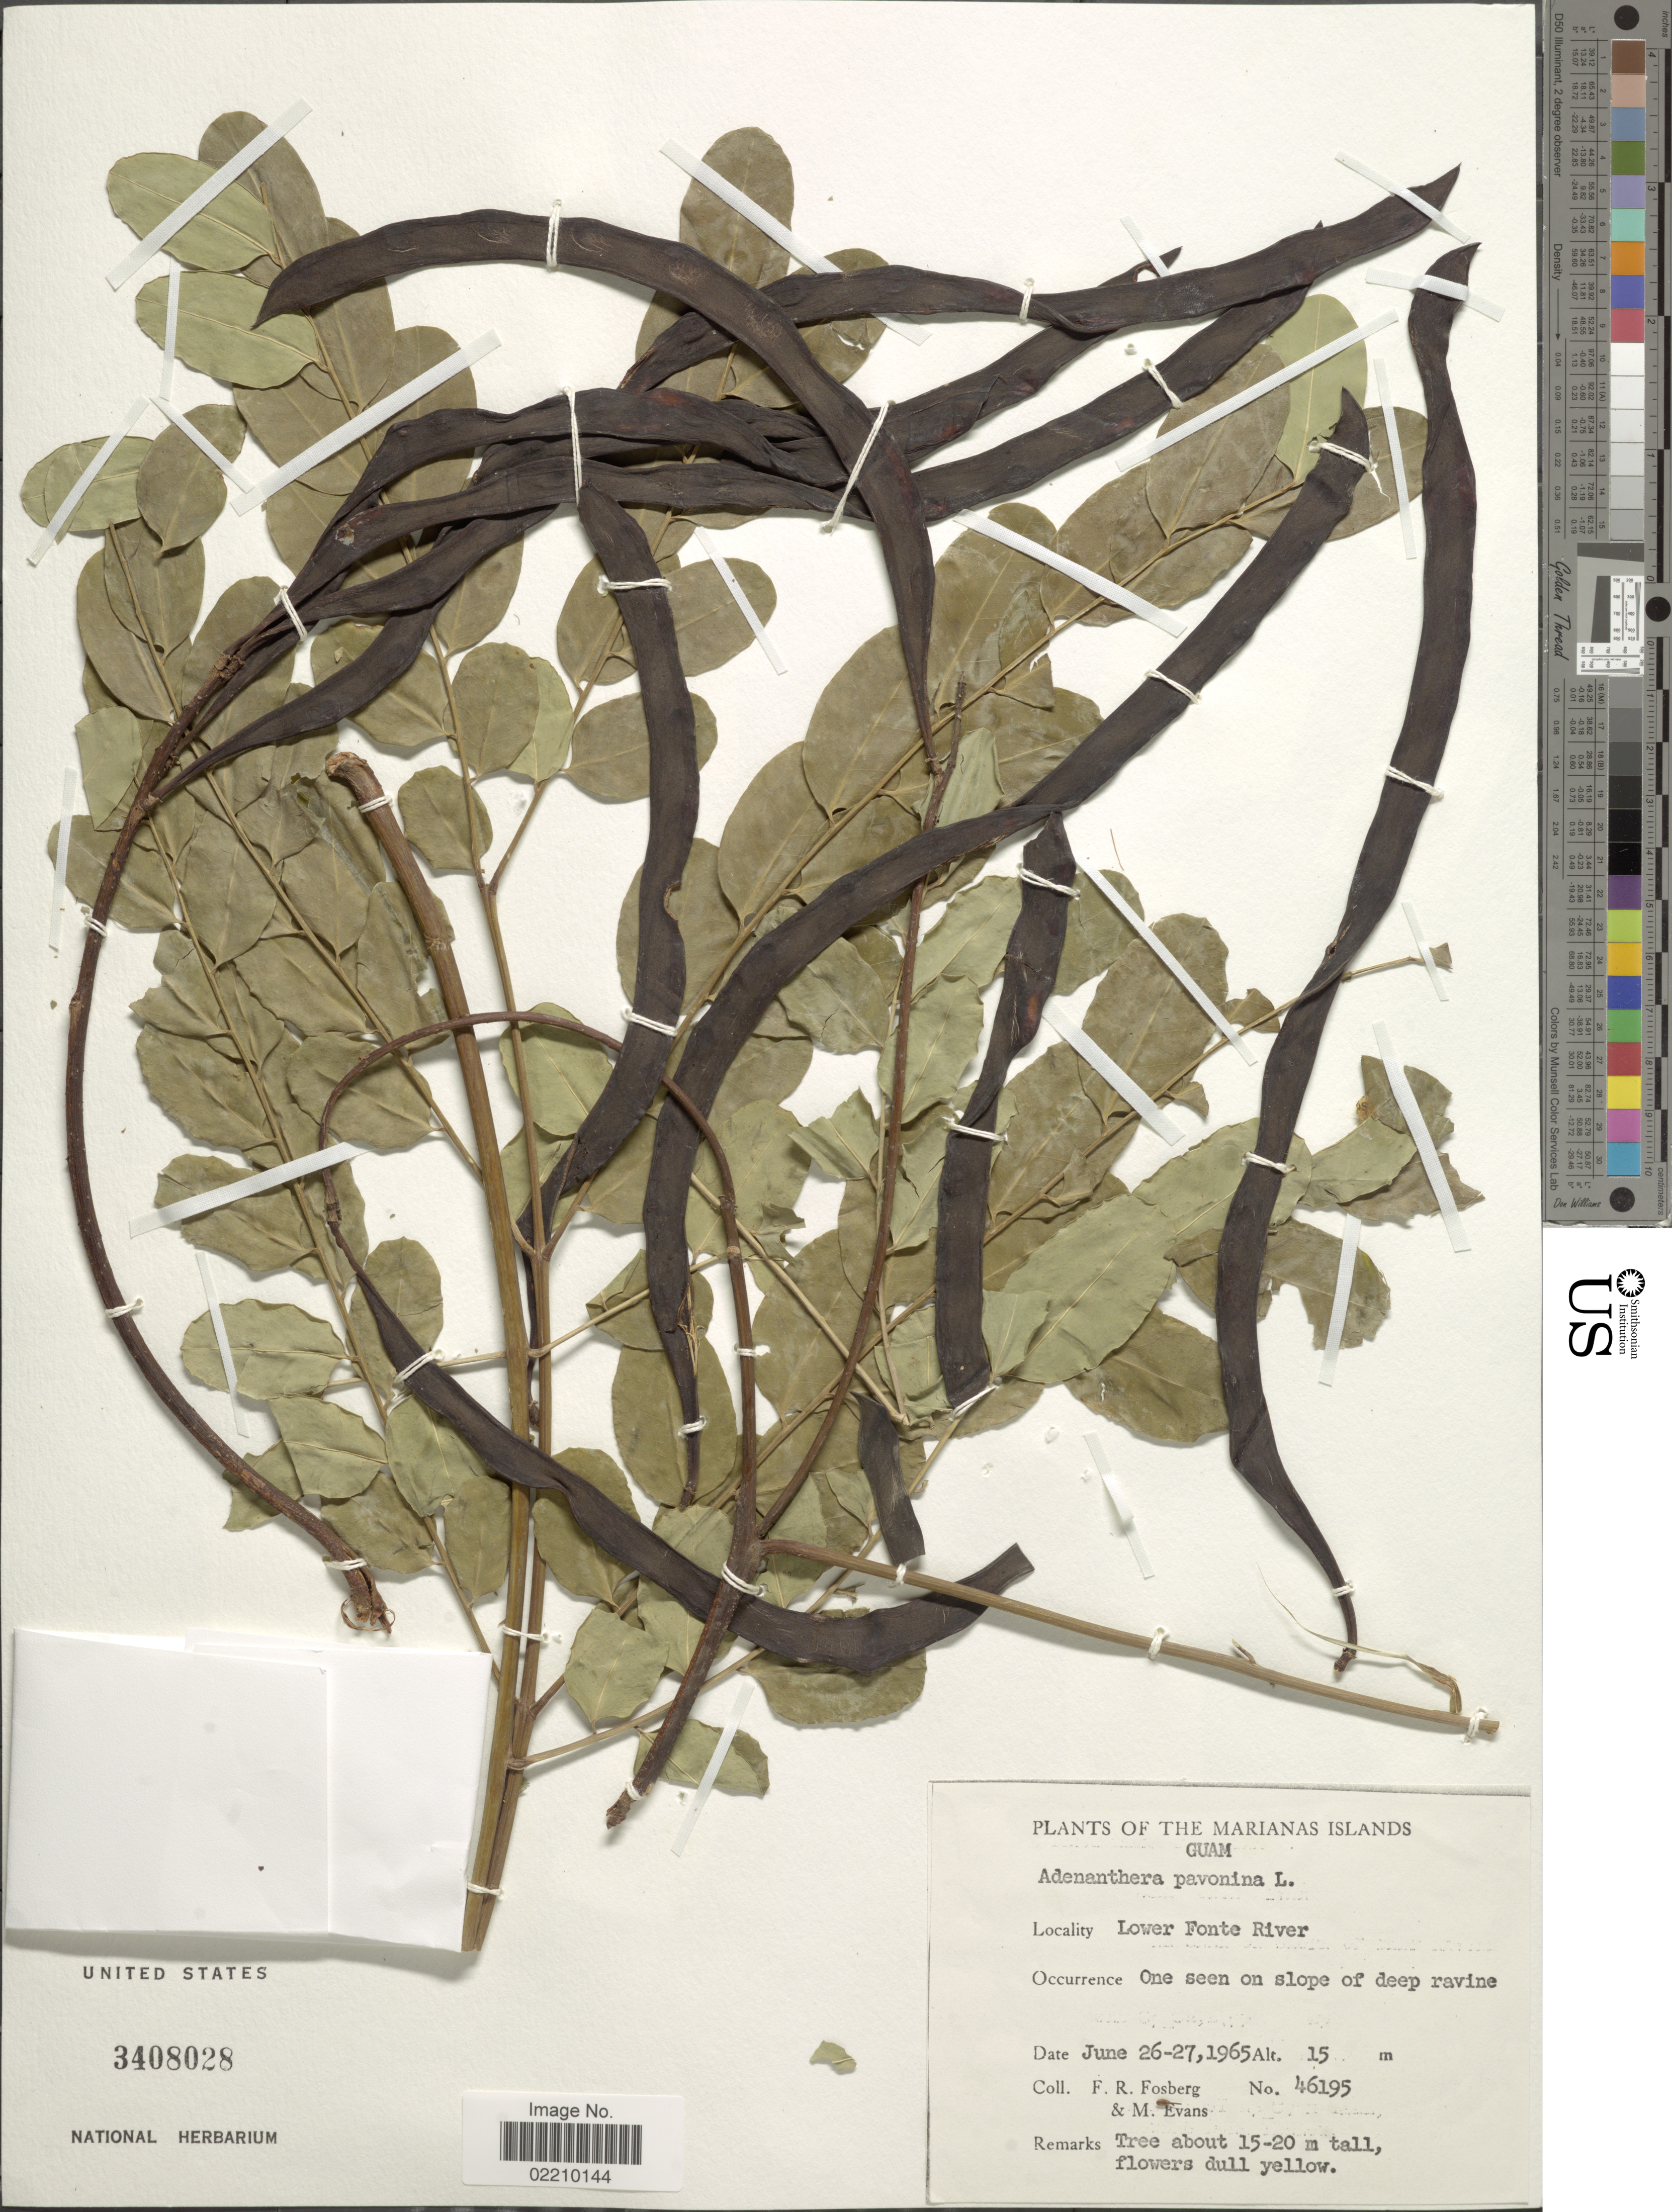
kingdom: Plantae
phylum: Tracheophyta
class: Magnoliopsida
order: Fabales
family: Fabaceae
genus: Adenanthera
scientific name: Adenanthera pavonina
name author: L.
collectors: F. R. Fosberg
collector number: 46195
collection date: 1965-06-26/1965-06-27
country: Guam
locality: The Marianas Islands, Guam, Lower Fonte River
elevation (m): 15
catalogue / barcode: US 3408028